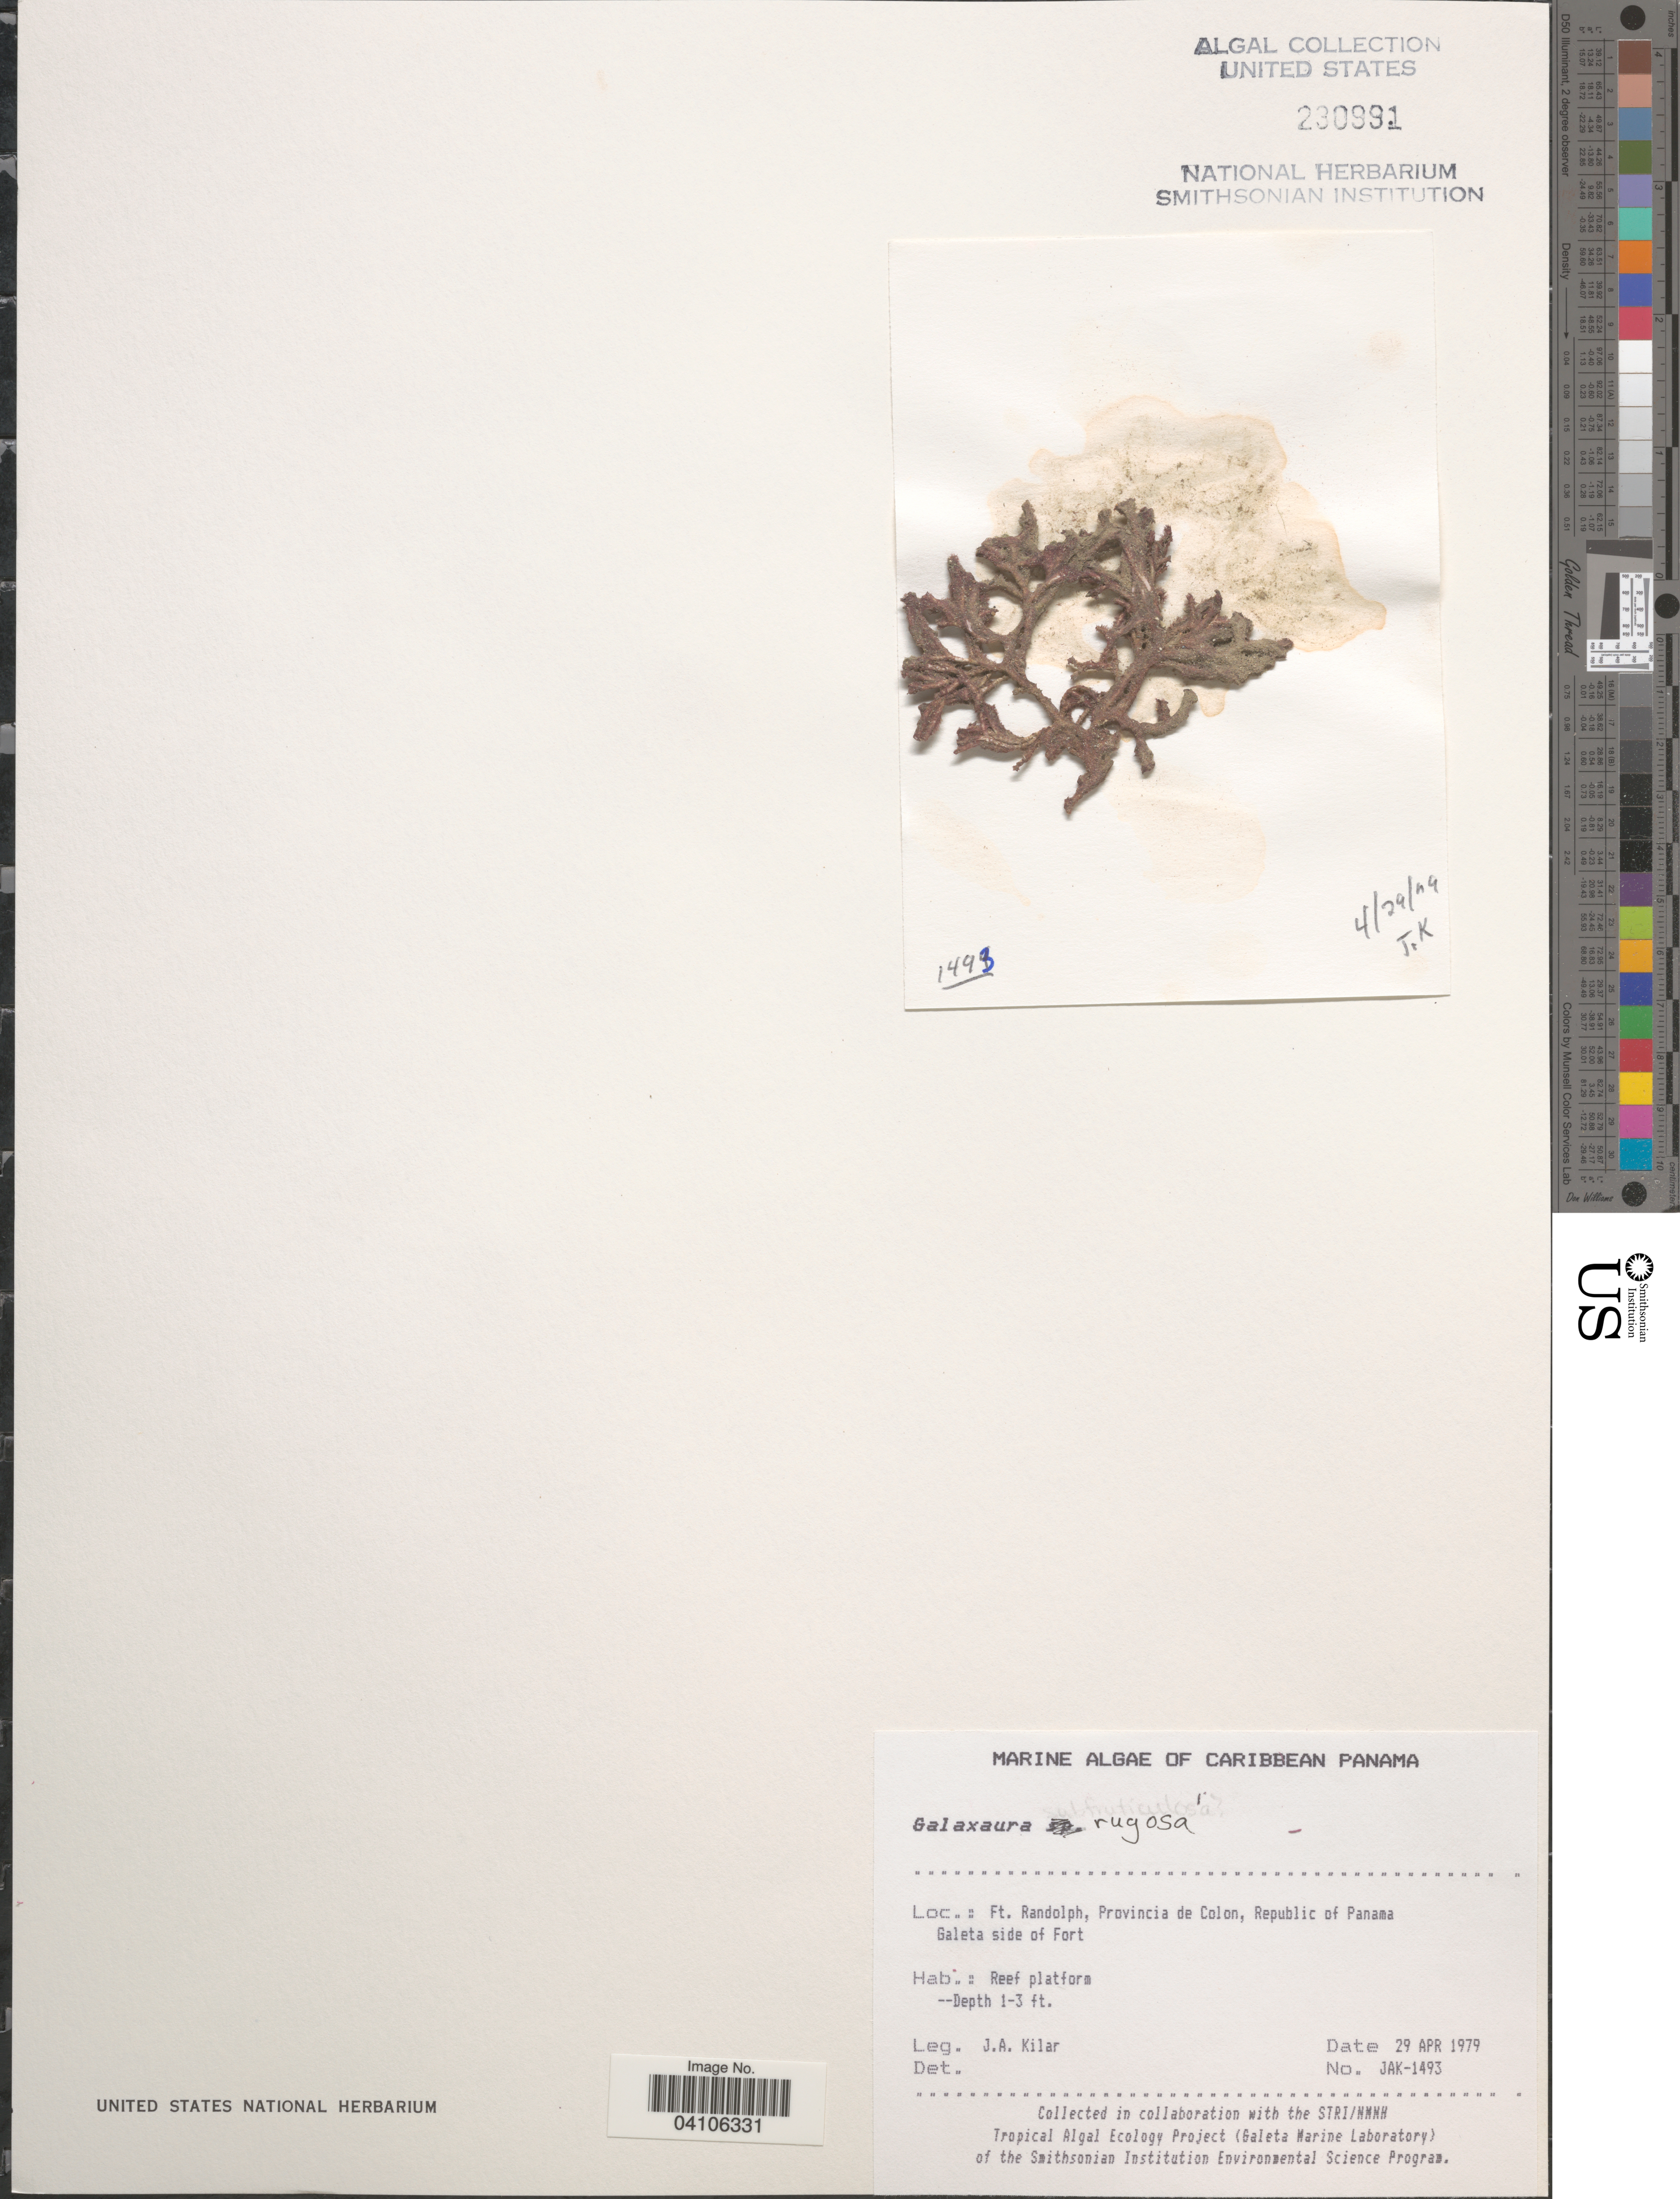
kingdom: Plantae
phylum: Rhodophyta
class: Florideophyceae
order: Nemaliales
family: Galaxauraceae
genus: Galaxaura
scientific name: Galaxaura rugosa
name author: (Ellis & Sol.) J.V.Lamouroux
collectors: J. A. Kilar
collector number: JAK-1493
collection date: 1979-04-29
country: Panama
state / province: Colón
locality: Caribbean Panama. Ft. Randolph, Republic of Panama. Galeta side of Fort.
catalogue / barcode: US 230991